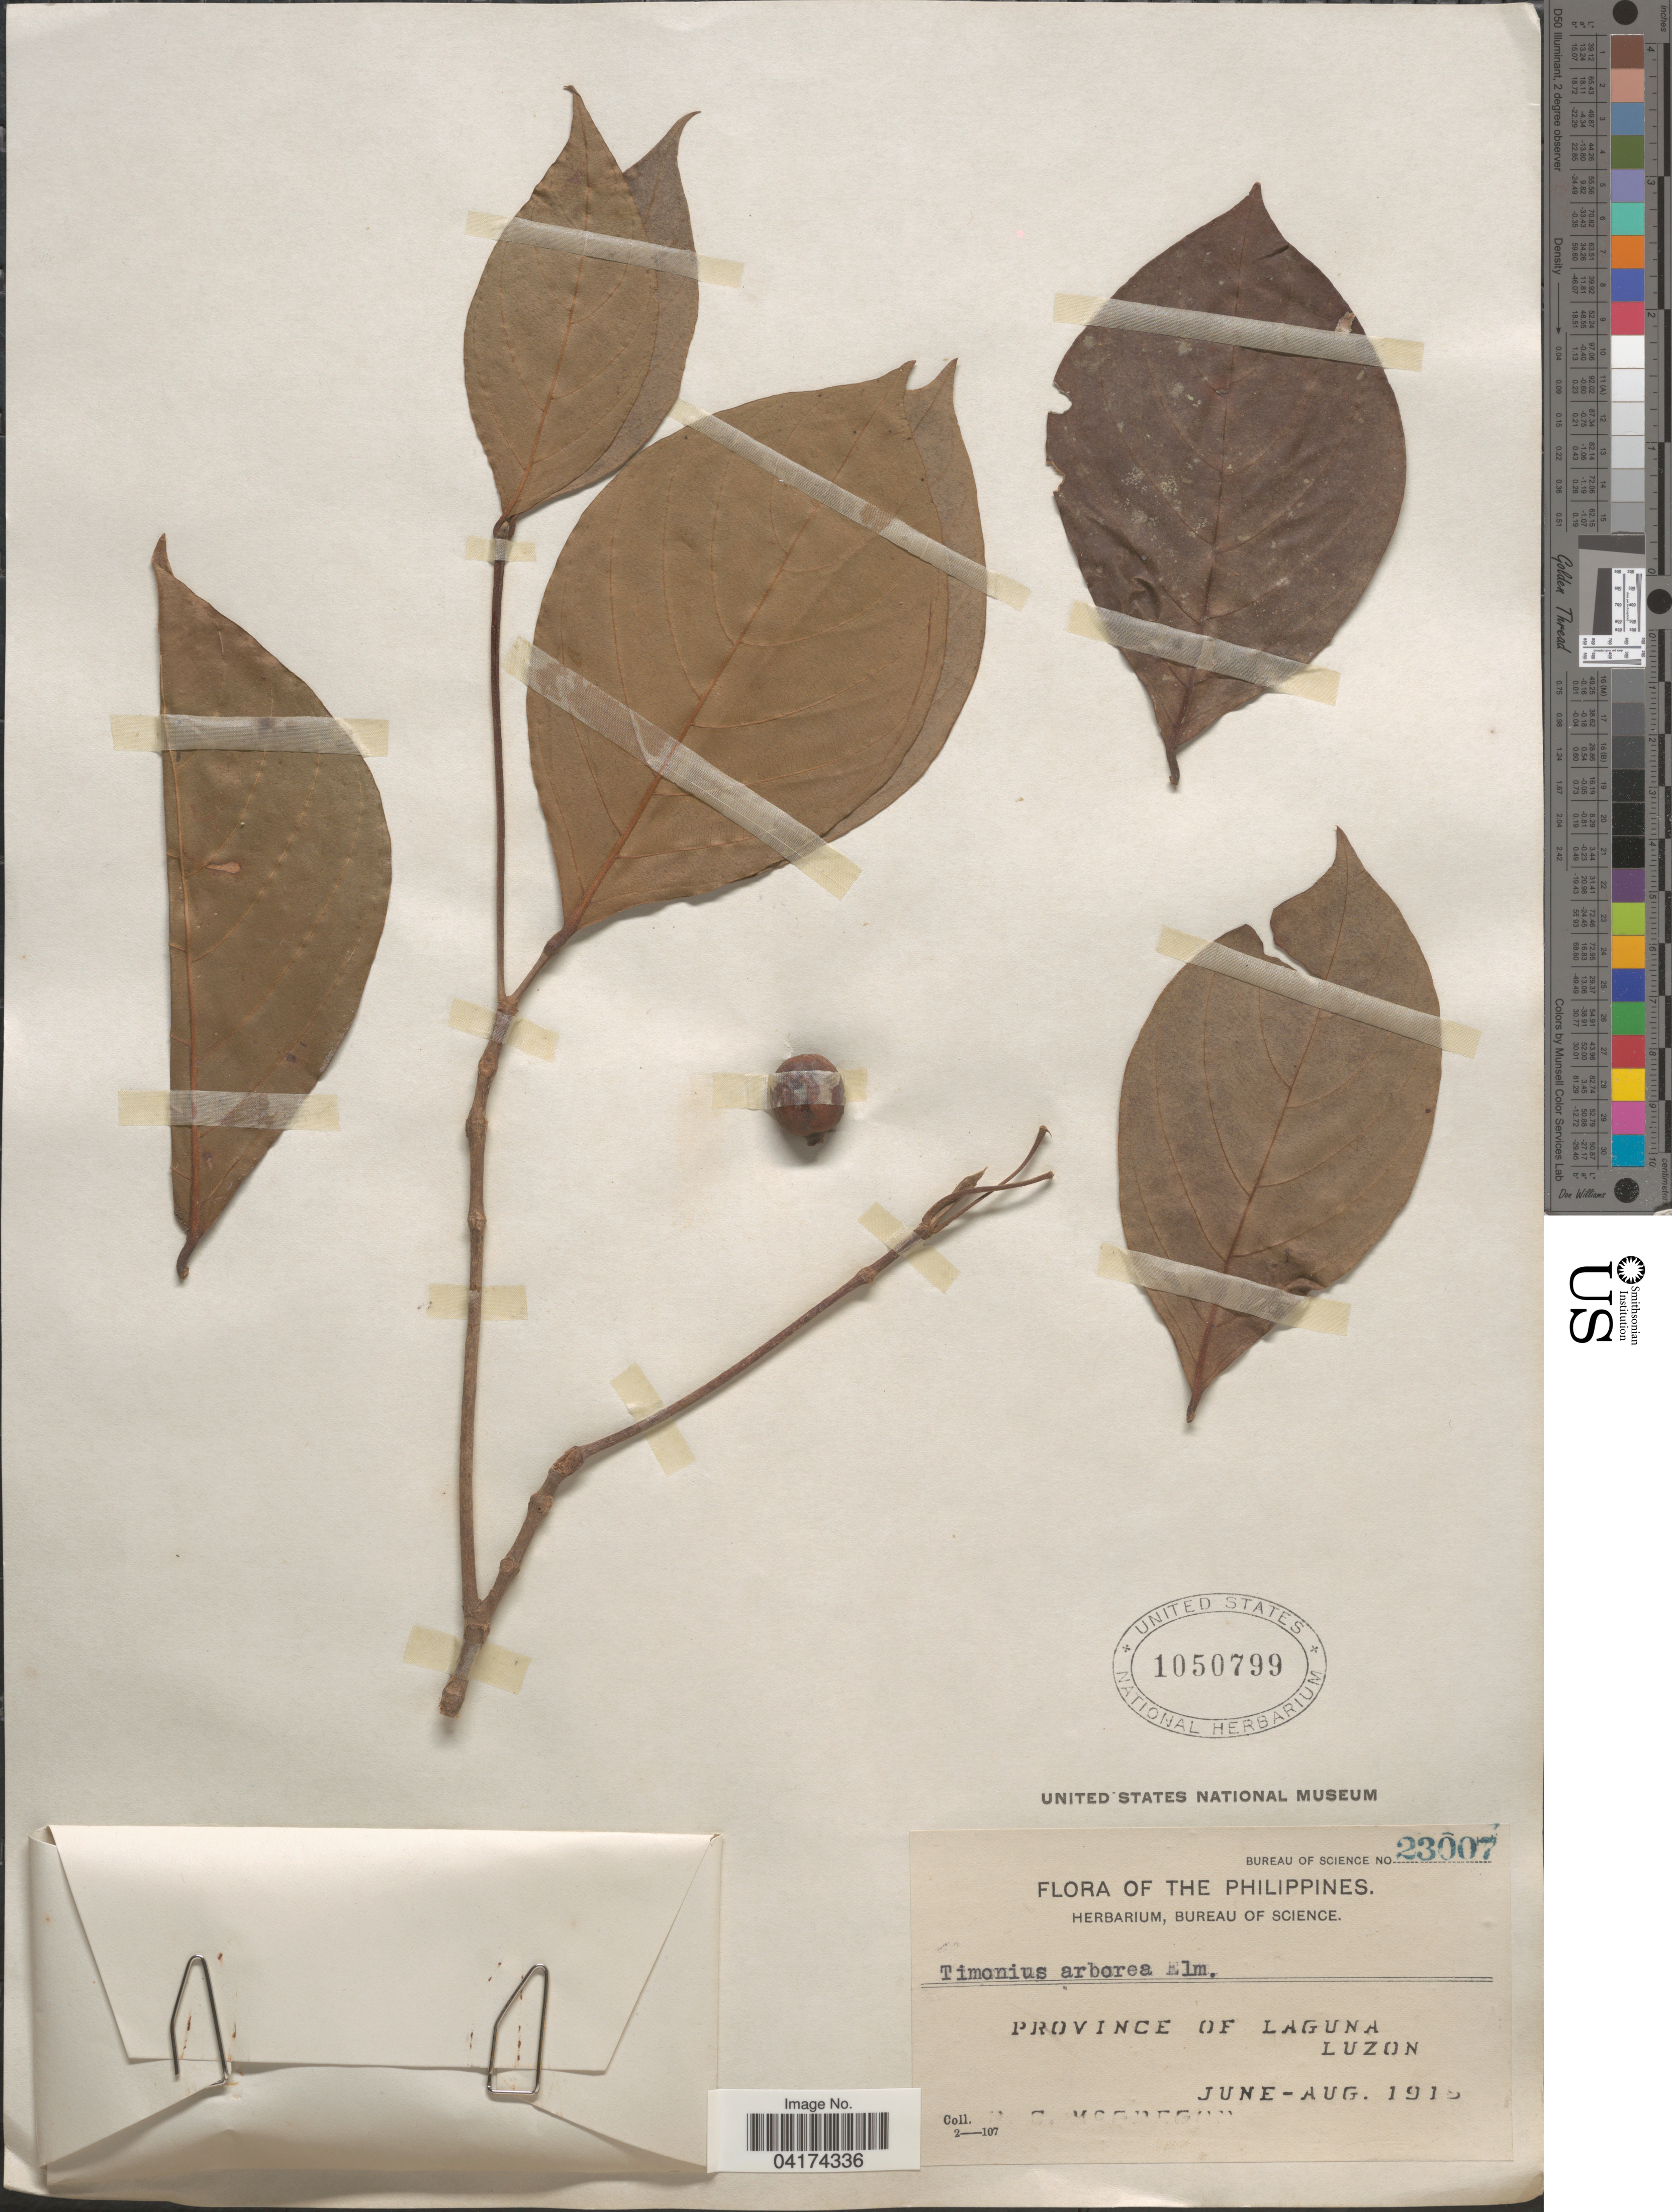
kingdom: Plantae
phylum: Tracheophyta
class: Magnoliopsida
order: Gentianales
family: Rubiaceae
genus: Timonius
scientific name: Timonius arboreus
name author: Elmer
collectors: H. McGregor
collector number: Bureau of Science 23007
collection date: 1918-06/1918-08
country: Philippines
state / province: Calabarzon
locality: Province of Laguna. Luzon.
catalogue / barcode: US 1050799